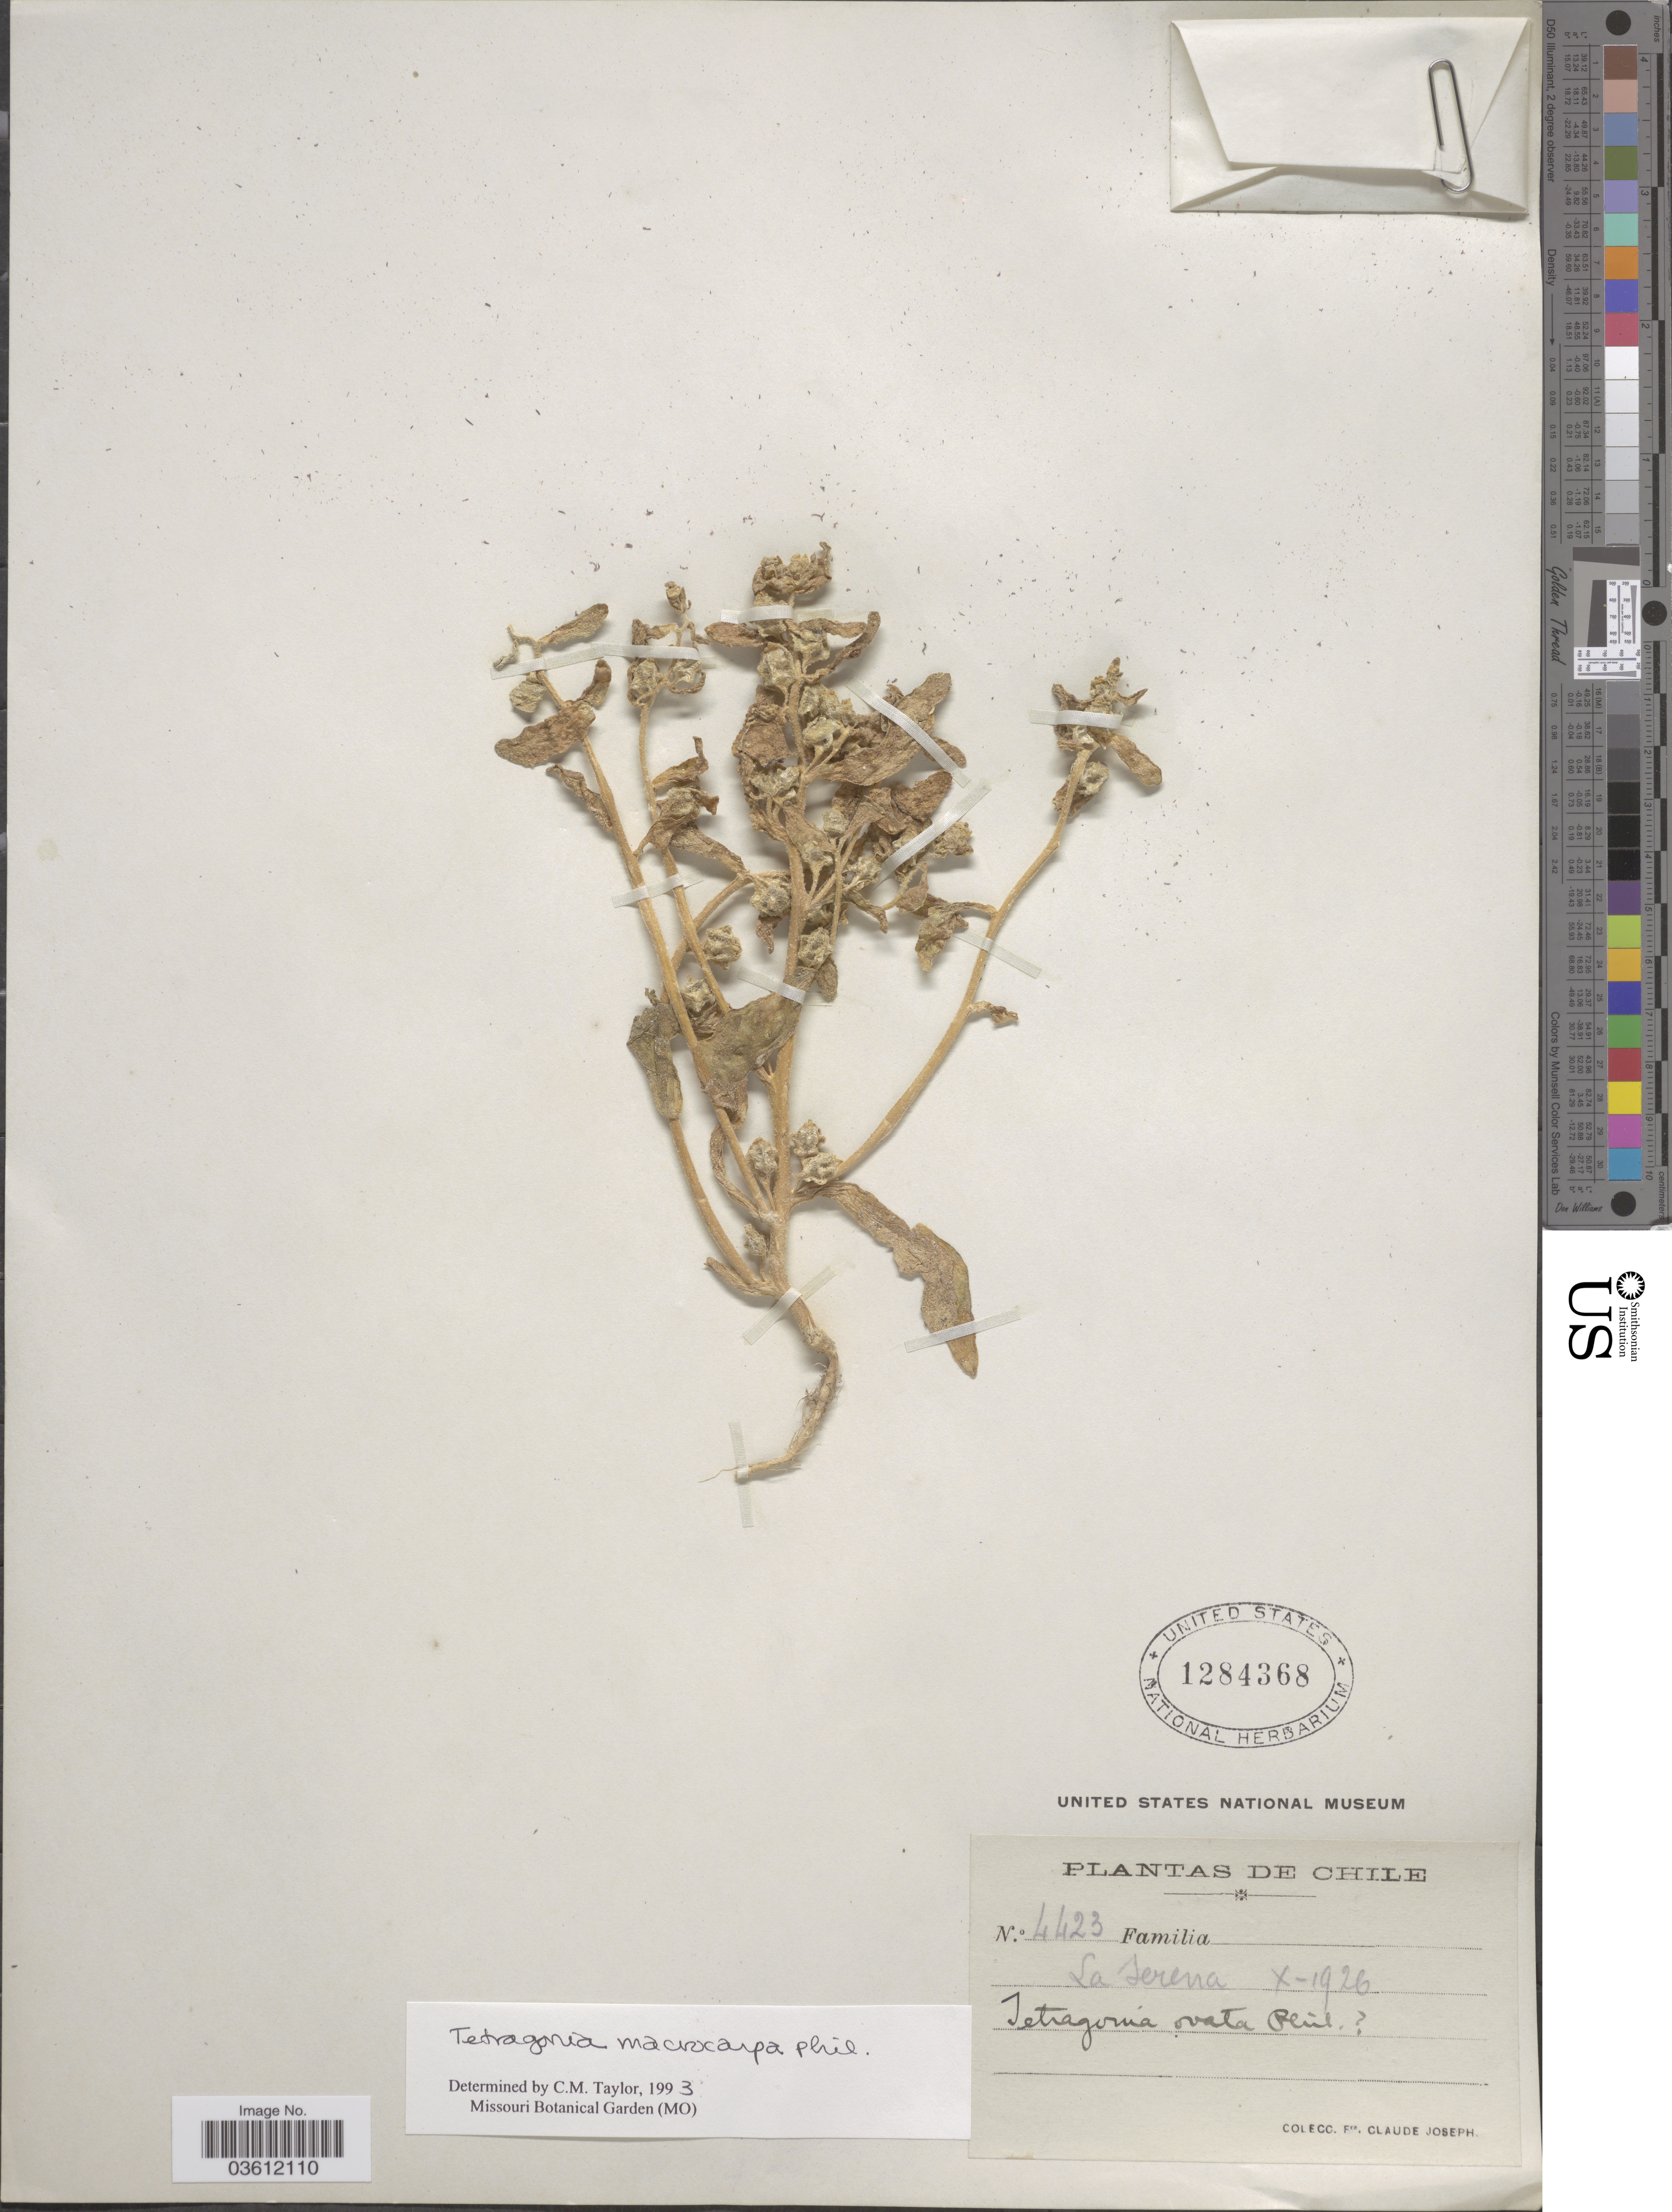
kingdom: Plantae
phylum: Tracheophyta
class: Magnoliopsida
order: Caryophyllales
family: Aizoaceae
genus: Tetragonia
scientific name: Tetragonia maritima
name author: Barnéoud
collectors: Bro. Claude-Joseph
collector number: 4423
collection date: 1926-10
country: Chile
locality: La Serena.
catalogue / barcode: US 1284368